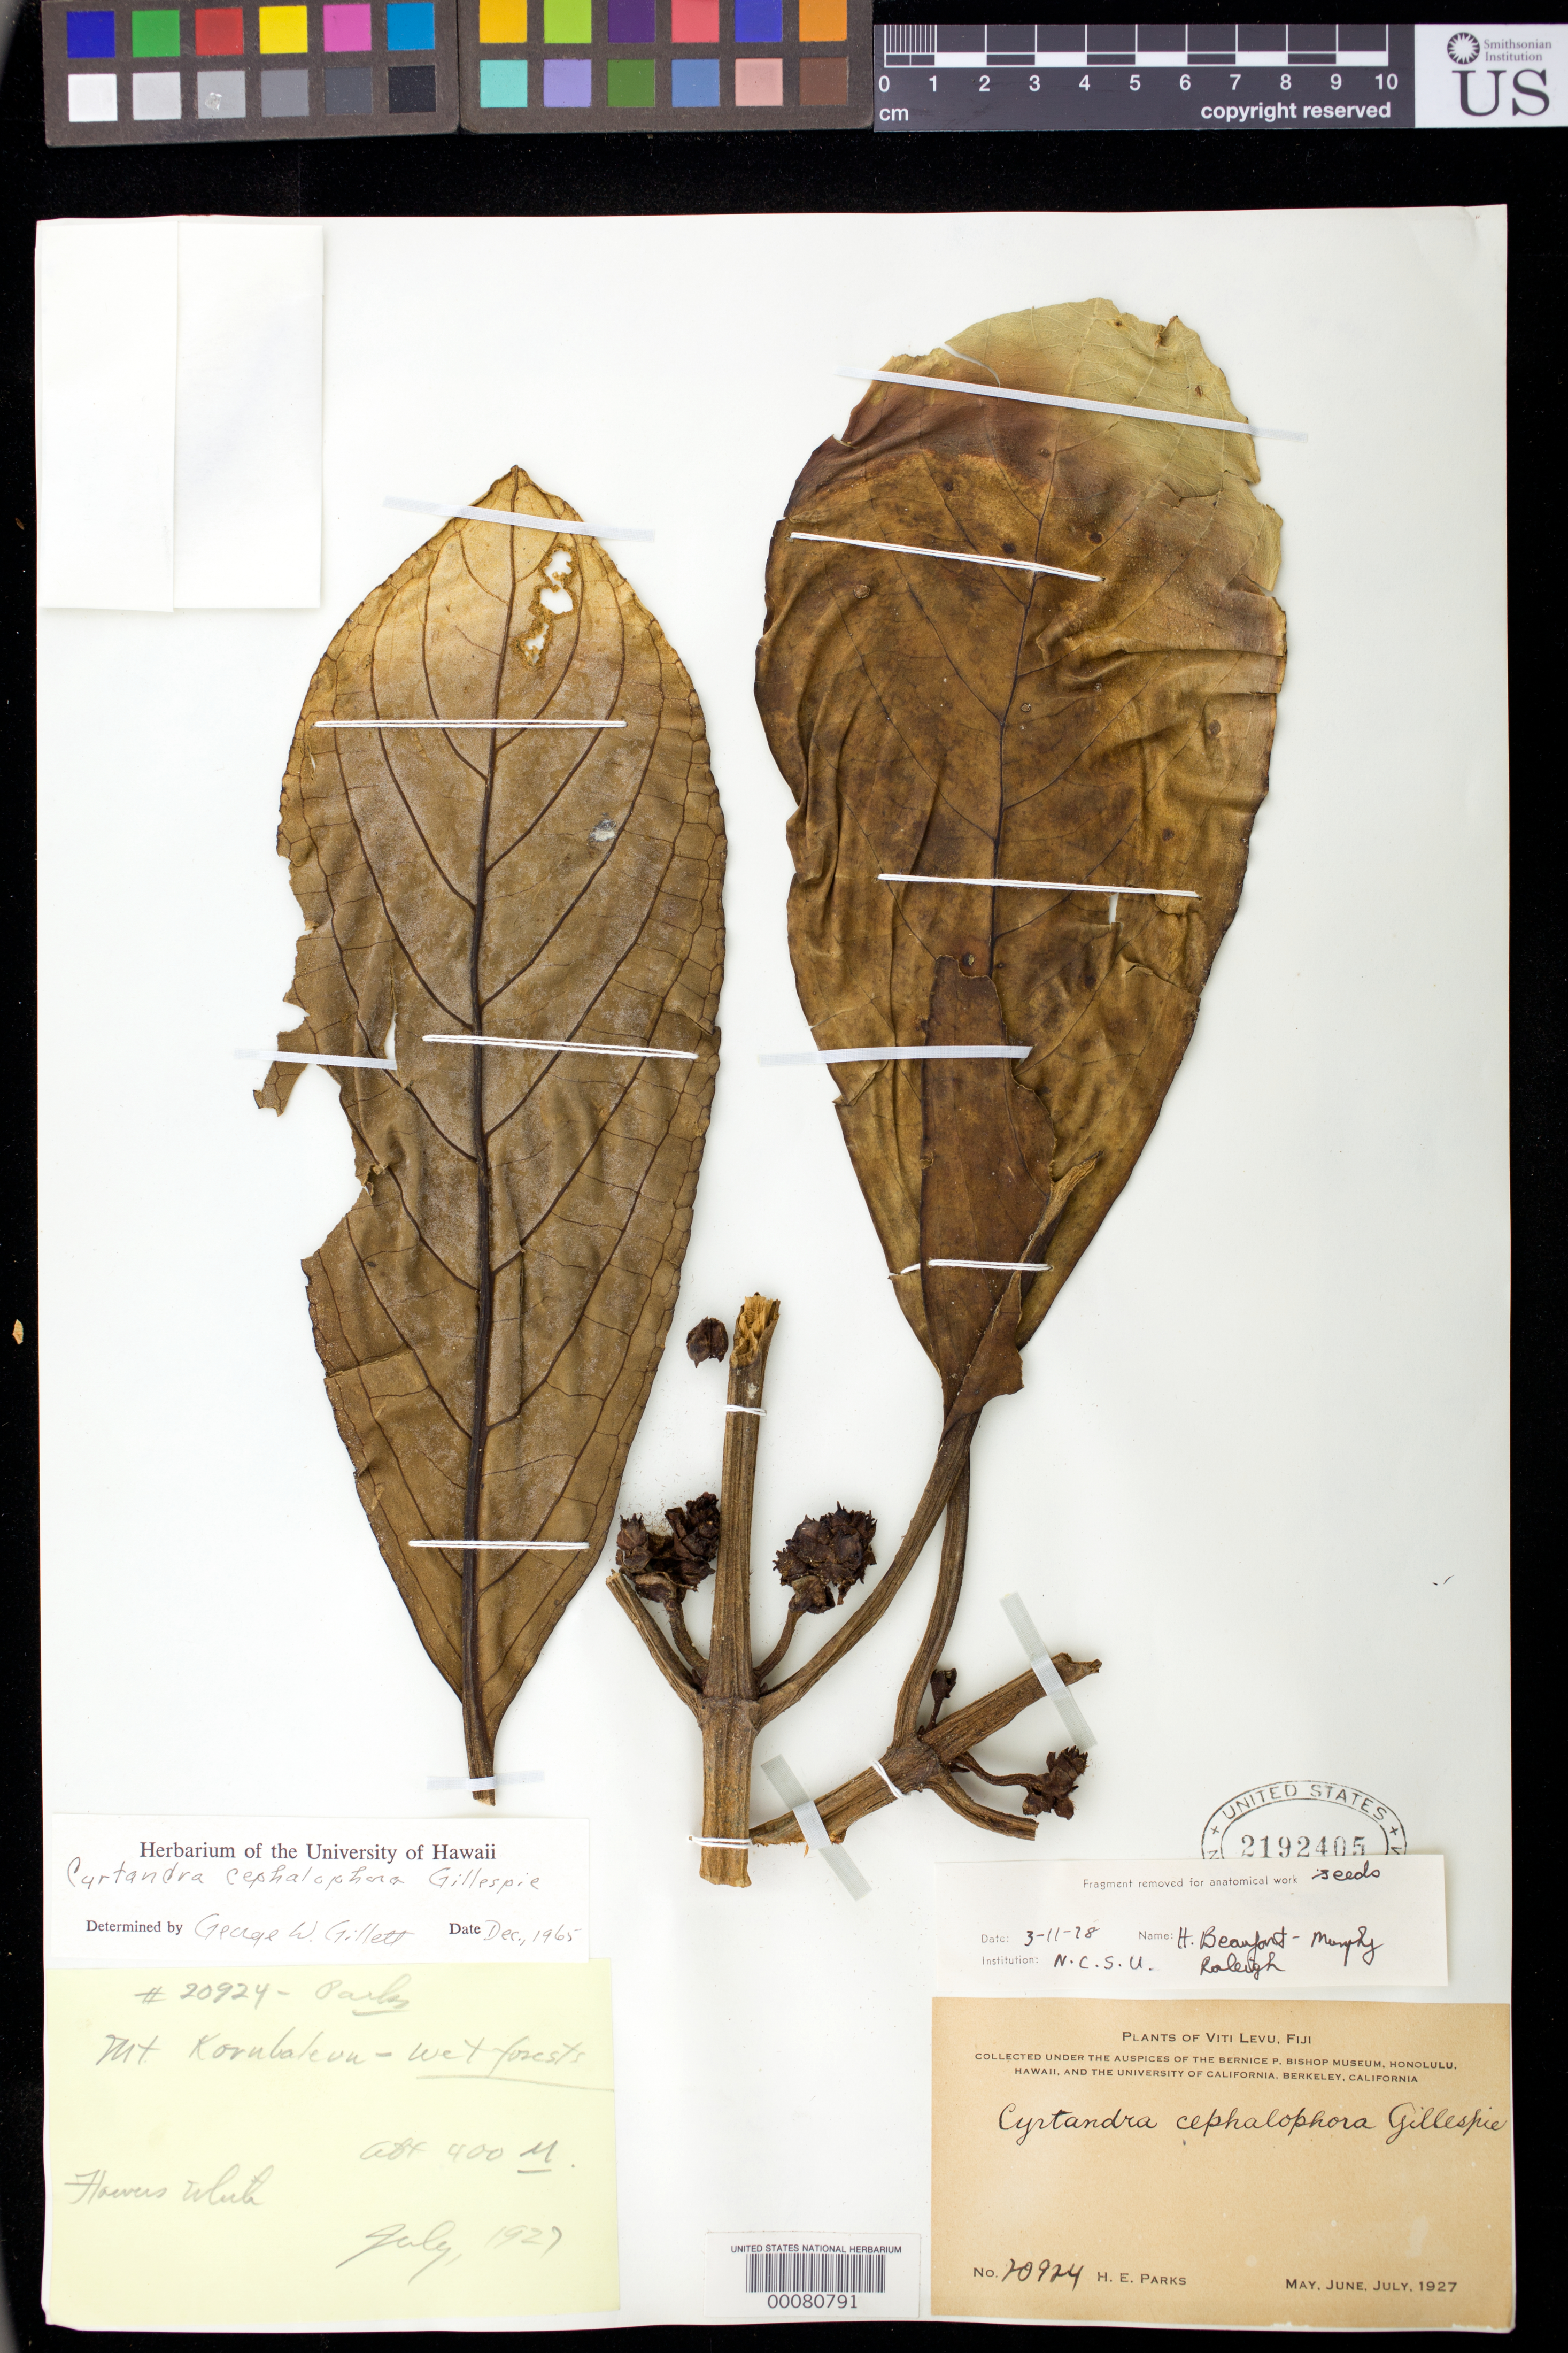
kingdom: Plantae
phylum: Tracheophyta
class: Magnoliopsida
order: Lamiales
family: Gesneriaceae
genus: Cyrtandra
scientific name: Cyrtandra cephalophora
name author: Gillespie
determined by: Gillett, G. W.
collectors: H. E. Parks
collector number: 20924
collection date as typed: Jul 1927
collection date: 1927-07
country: Fiji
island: Viti Levu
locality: Mt korubaleun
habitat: Wet forests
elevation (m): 400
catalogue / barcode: US 2192405